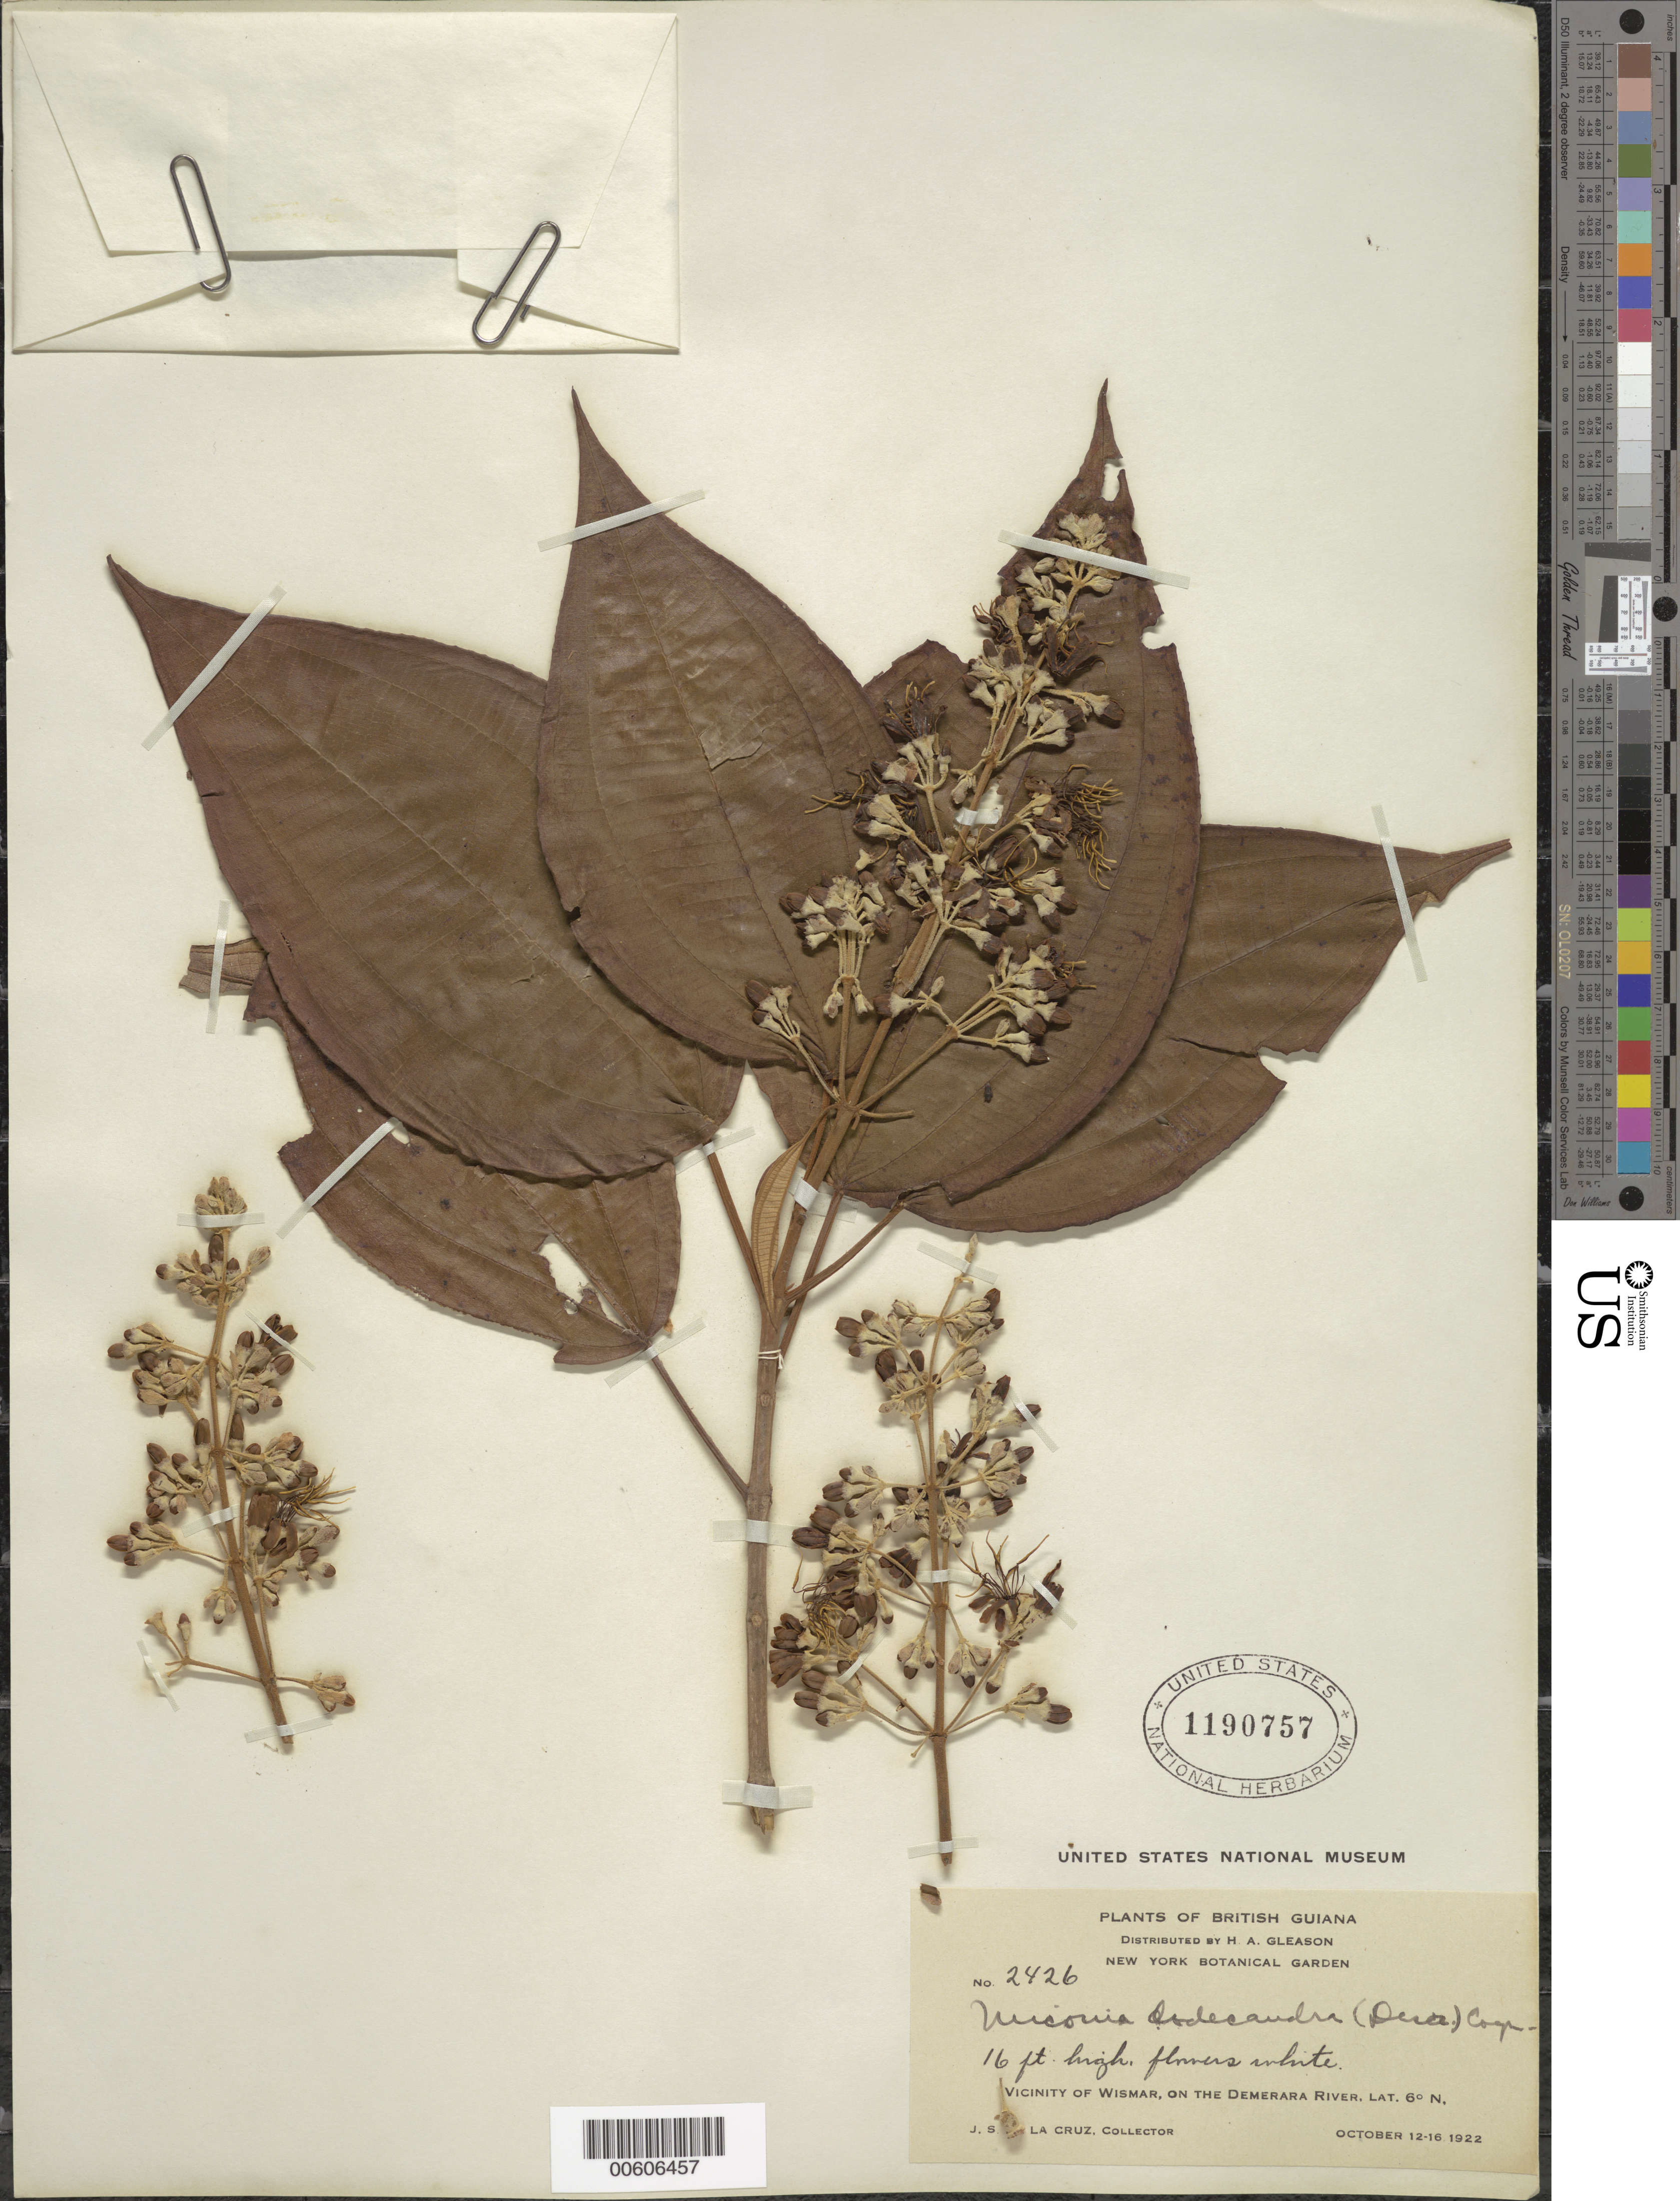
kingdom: Plantae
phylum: Tracheophyta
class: Magnoliopsida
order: Myrtales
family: Melastomataceae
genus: Miconia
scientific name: Miconia dodecandra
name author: Cogn.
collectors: J. S. de la Cruz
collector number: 2426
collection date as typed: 12-Oct-22 to 16-Oct-22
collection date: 1922-10-12/1922-10-16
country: Guyana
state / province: U. Demerara-Berbice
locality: Wismar vic., on the Demerara River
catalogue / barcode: US 1190757